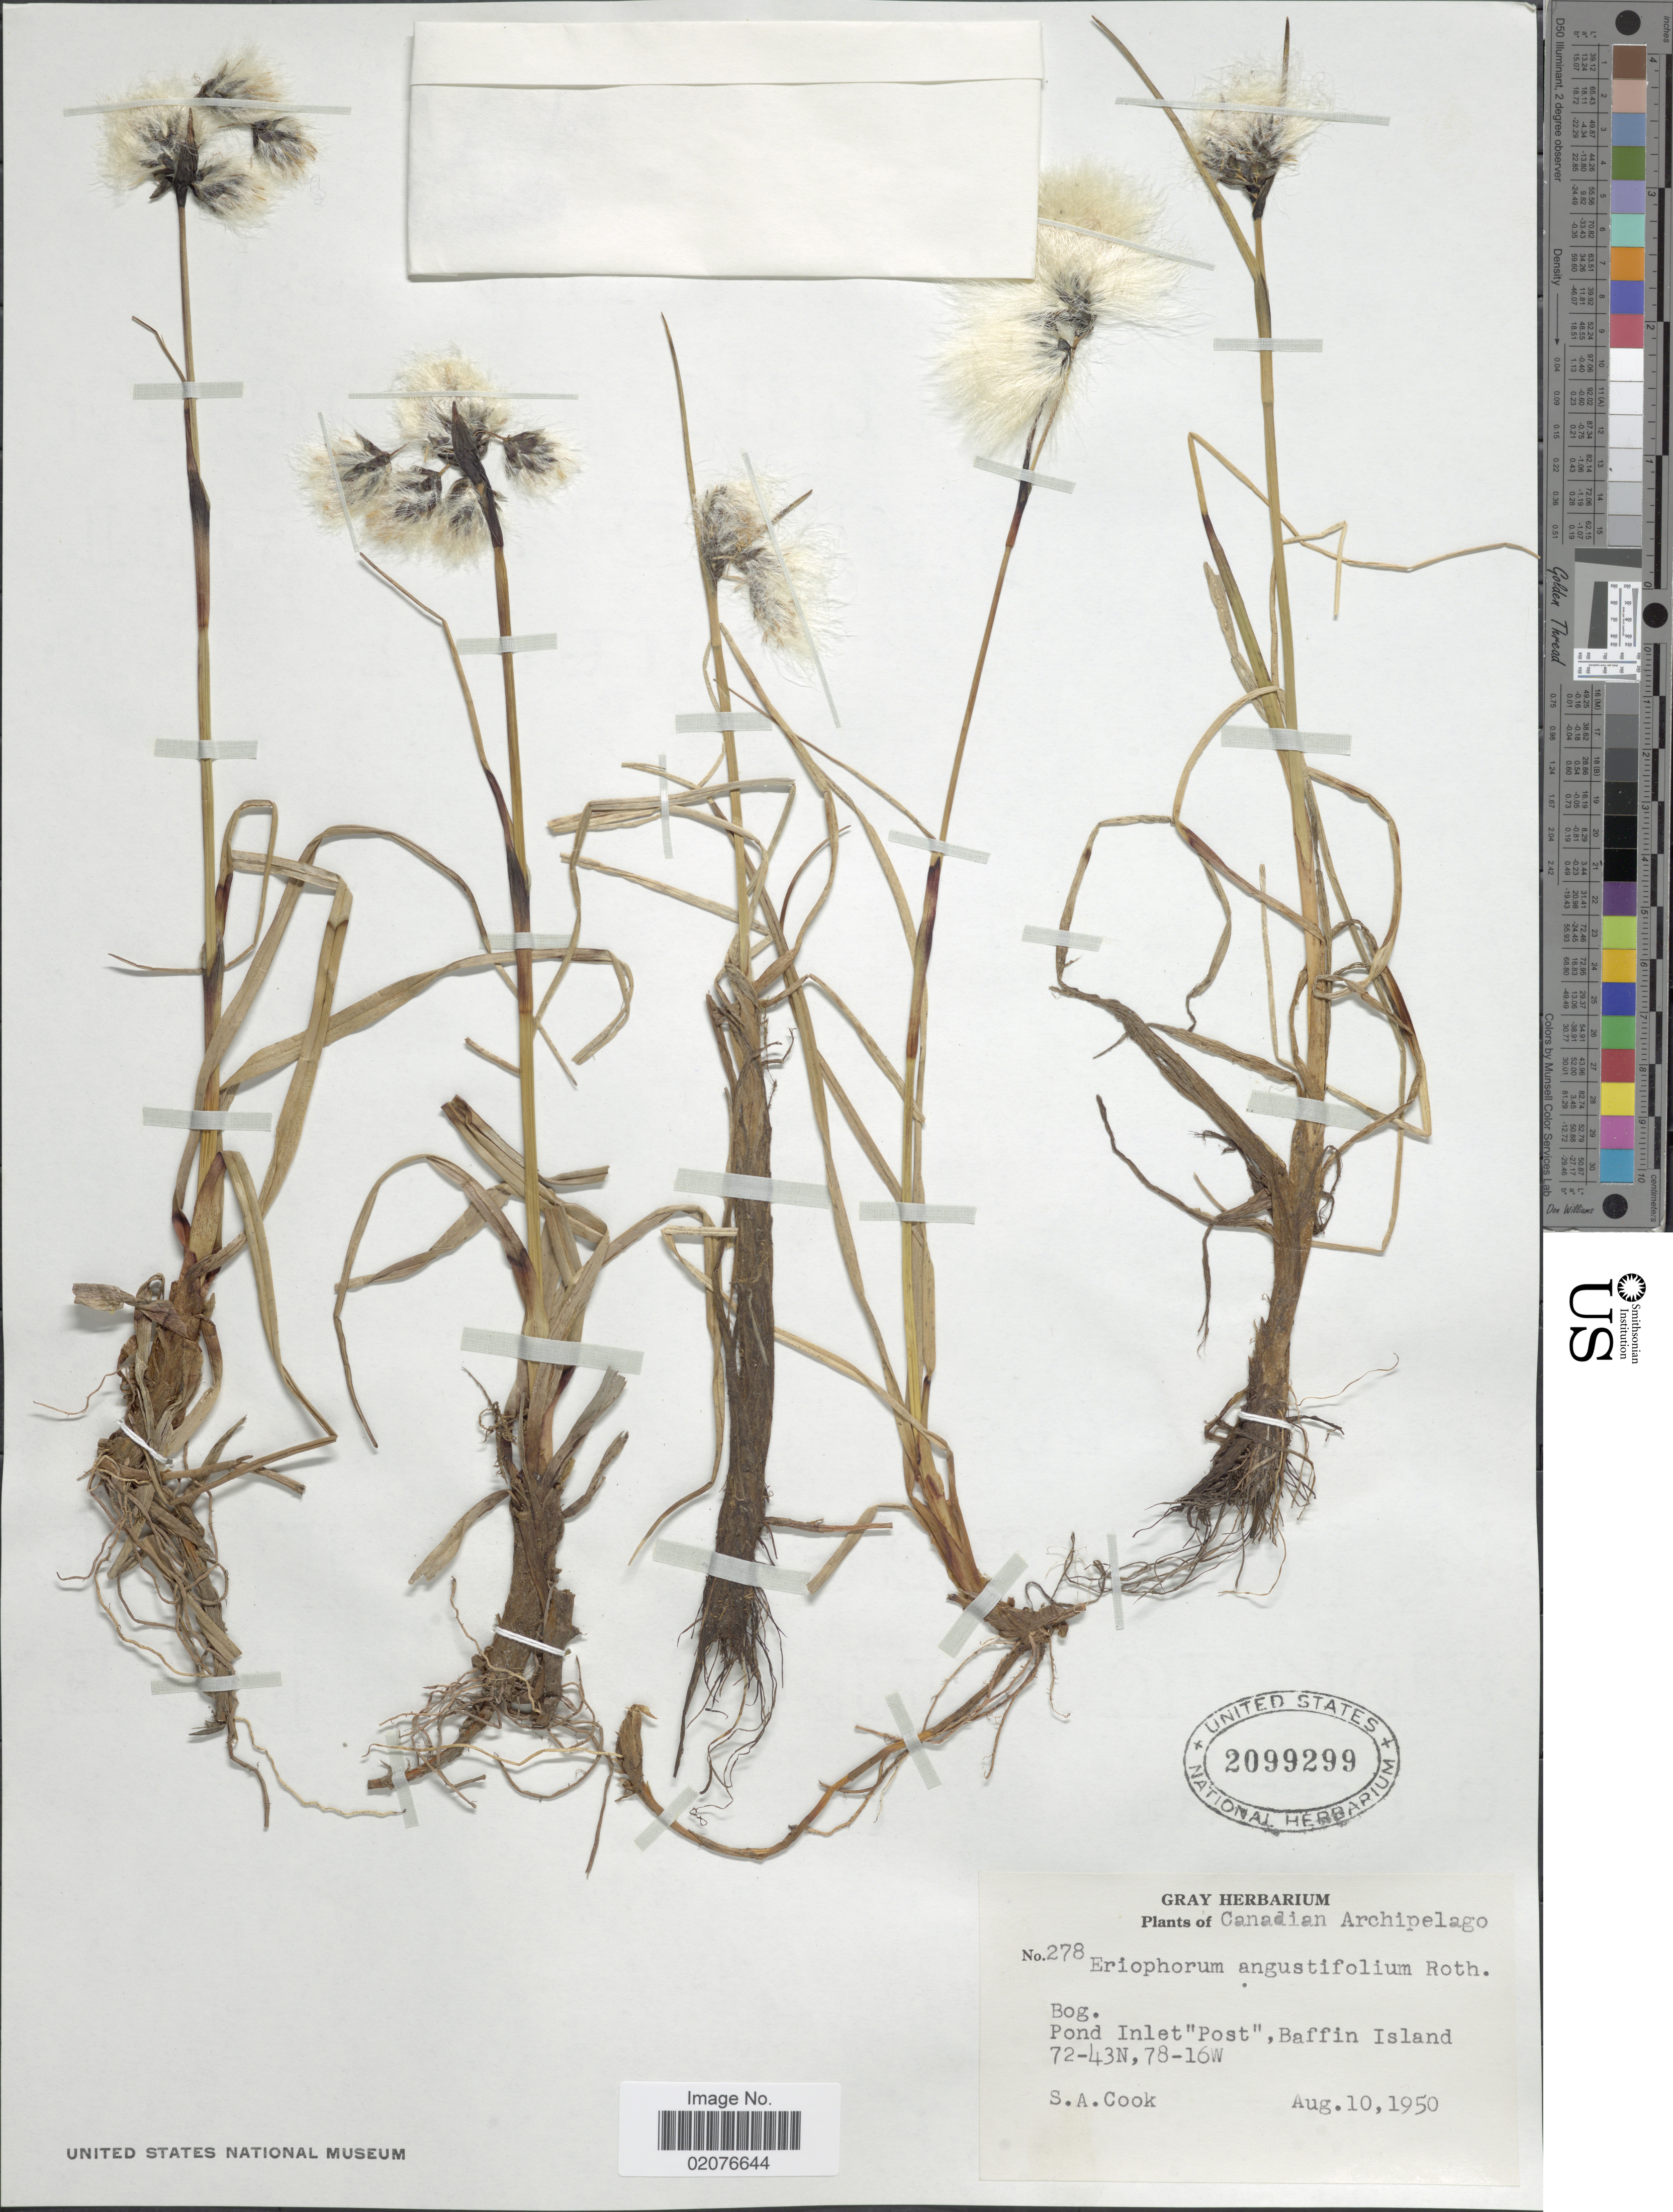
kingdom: Plantae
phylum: Tracheophyta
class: Liliopsida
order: Poales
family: Cyperaceae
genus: Eriophorum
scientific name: Eriophorum angustifolium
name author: Honck.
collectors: S. A. Cook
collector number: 278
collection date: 1950-08-10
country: Canada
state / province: Nunavut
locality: Canadian Archipelago, Bog. Pond Inlet 'Post', Baffin Island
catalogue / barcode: US 2099299